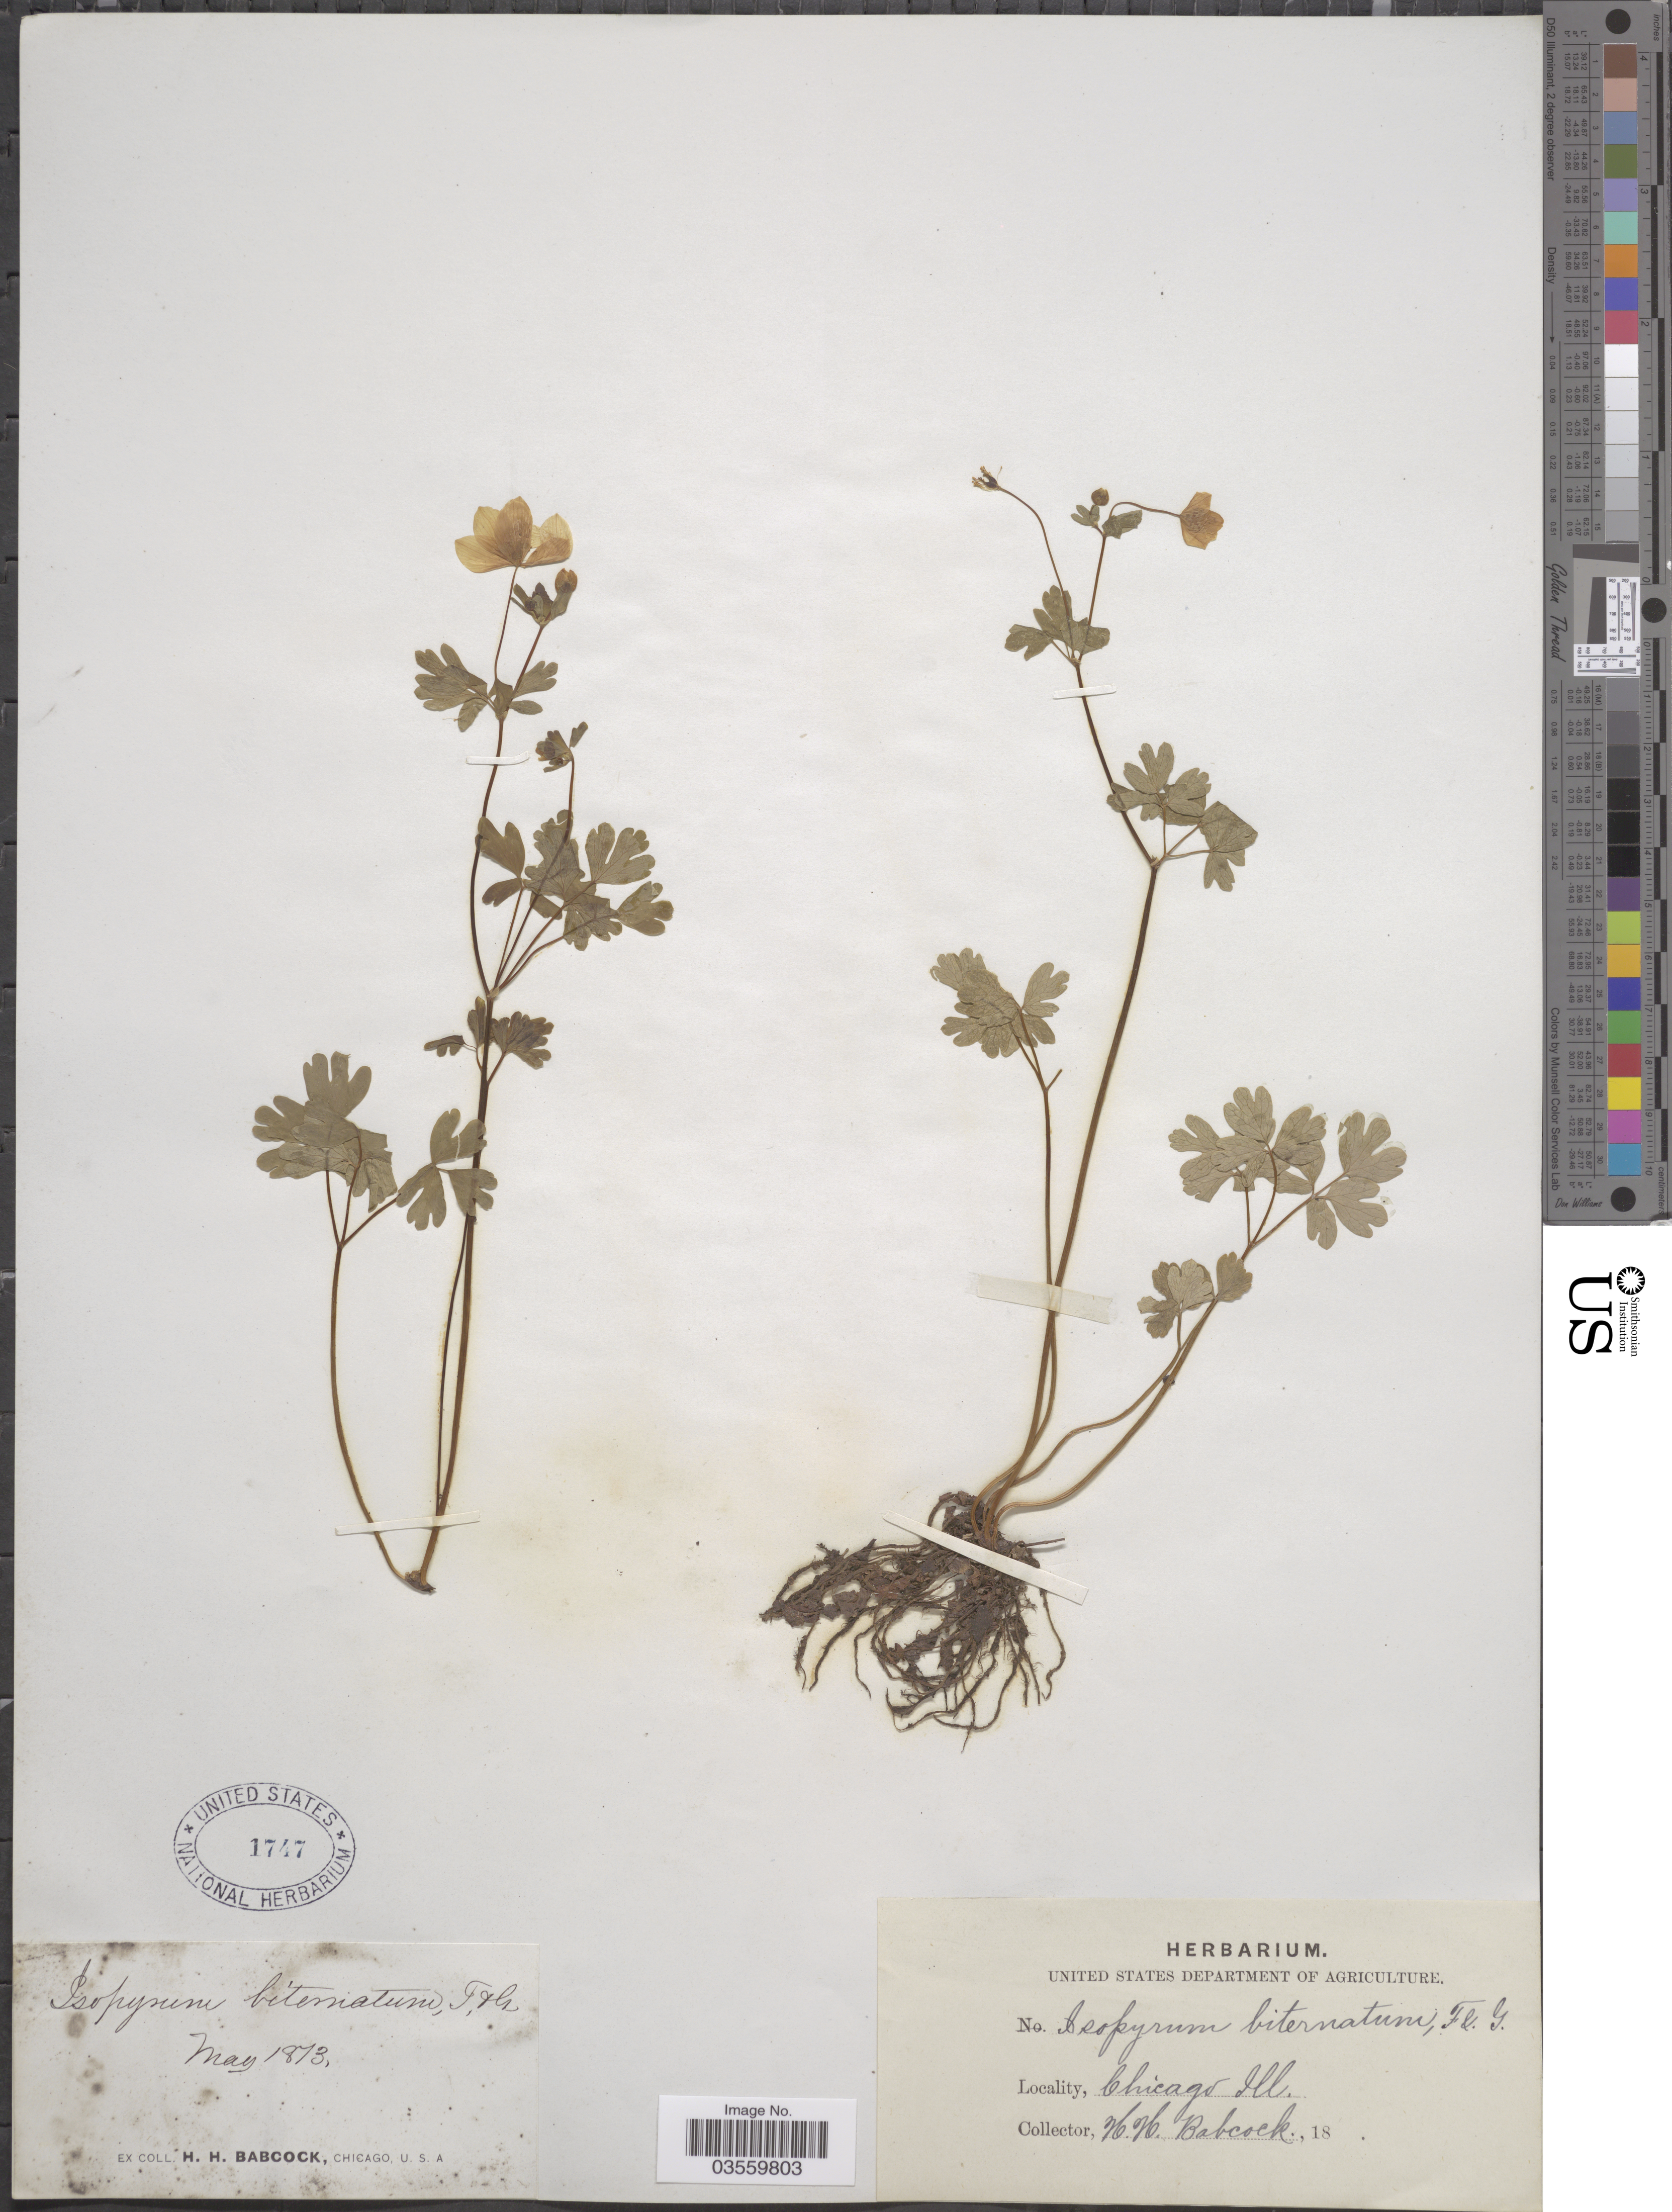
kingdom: Plantae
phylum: Tracheophyta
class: Magnoliopsida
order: Ranunculales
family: Ranunculaceae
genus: Enemion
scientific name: Enemion biternatum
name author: (Torr. & A. Gray) Raf.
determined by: Strong, Mark T., (BOT), Smithsonian Institution - National Museum of Natural History (UNITED STATES)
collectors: H. Babcock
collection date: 1873-05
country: United States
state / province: Illinois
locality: Chicago.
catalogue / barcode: US 1747